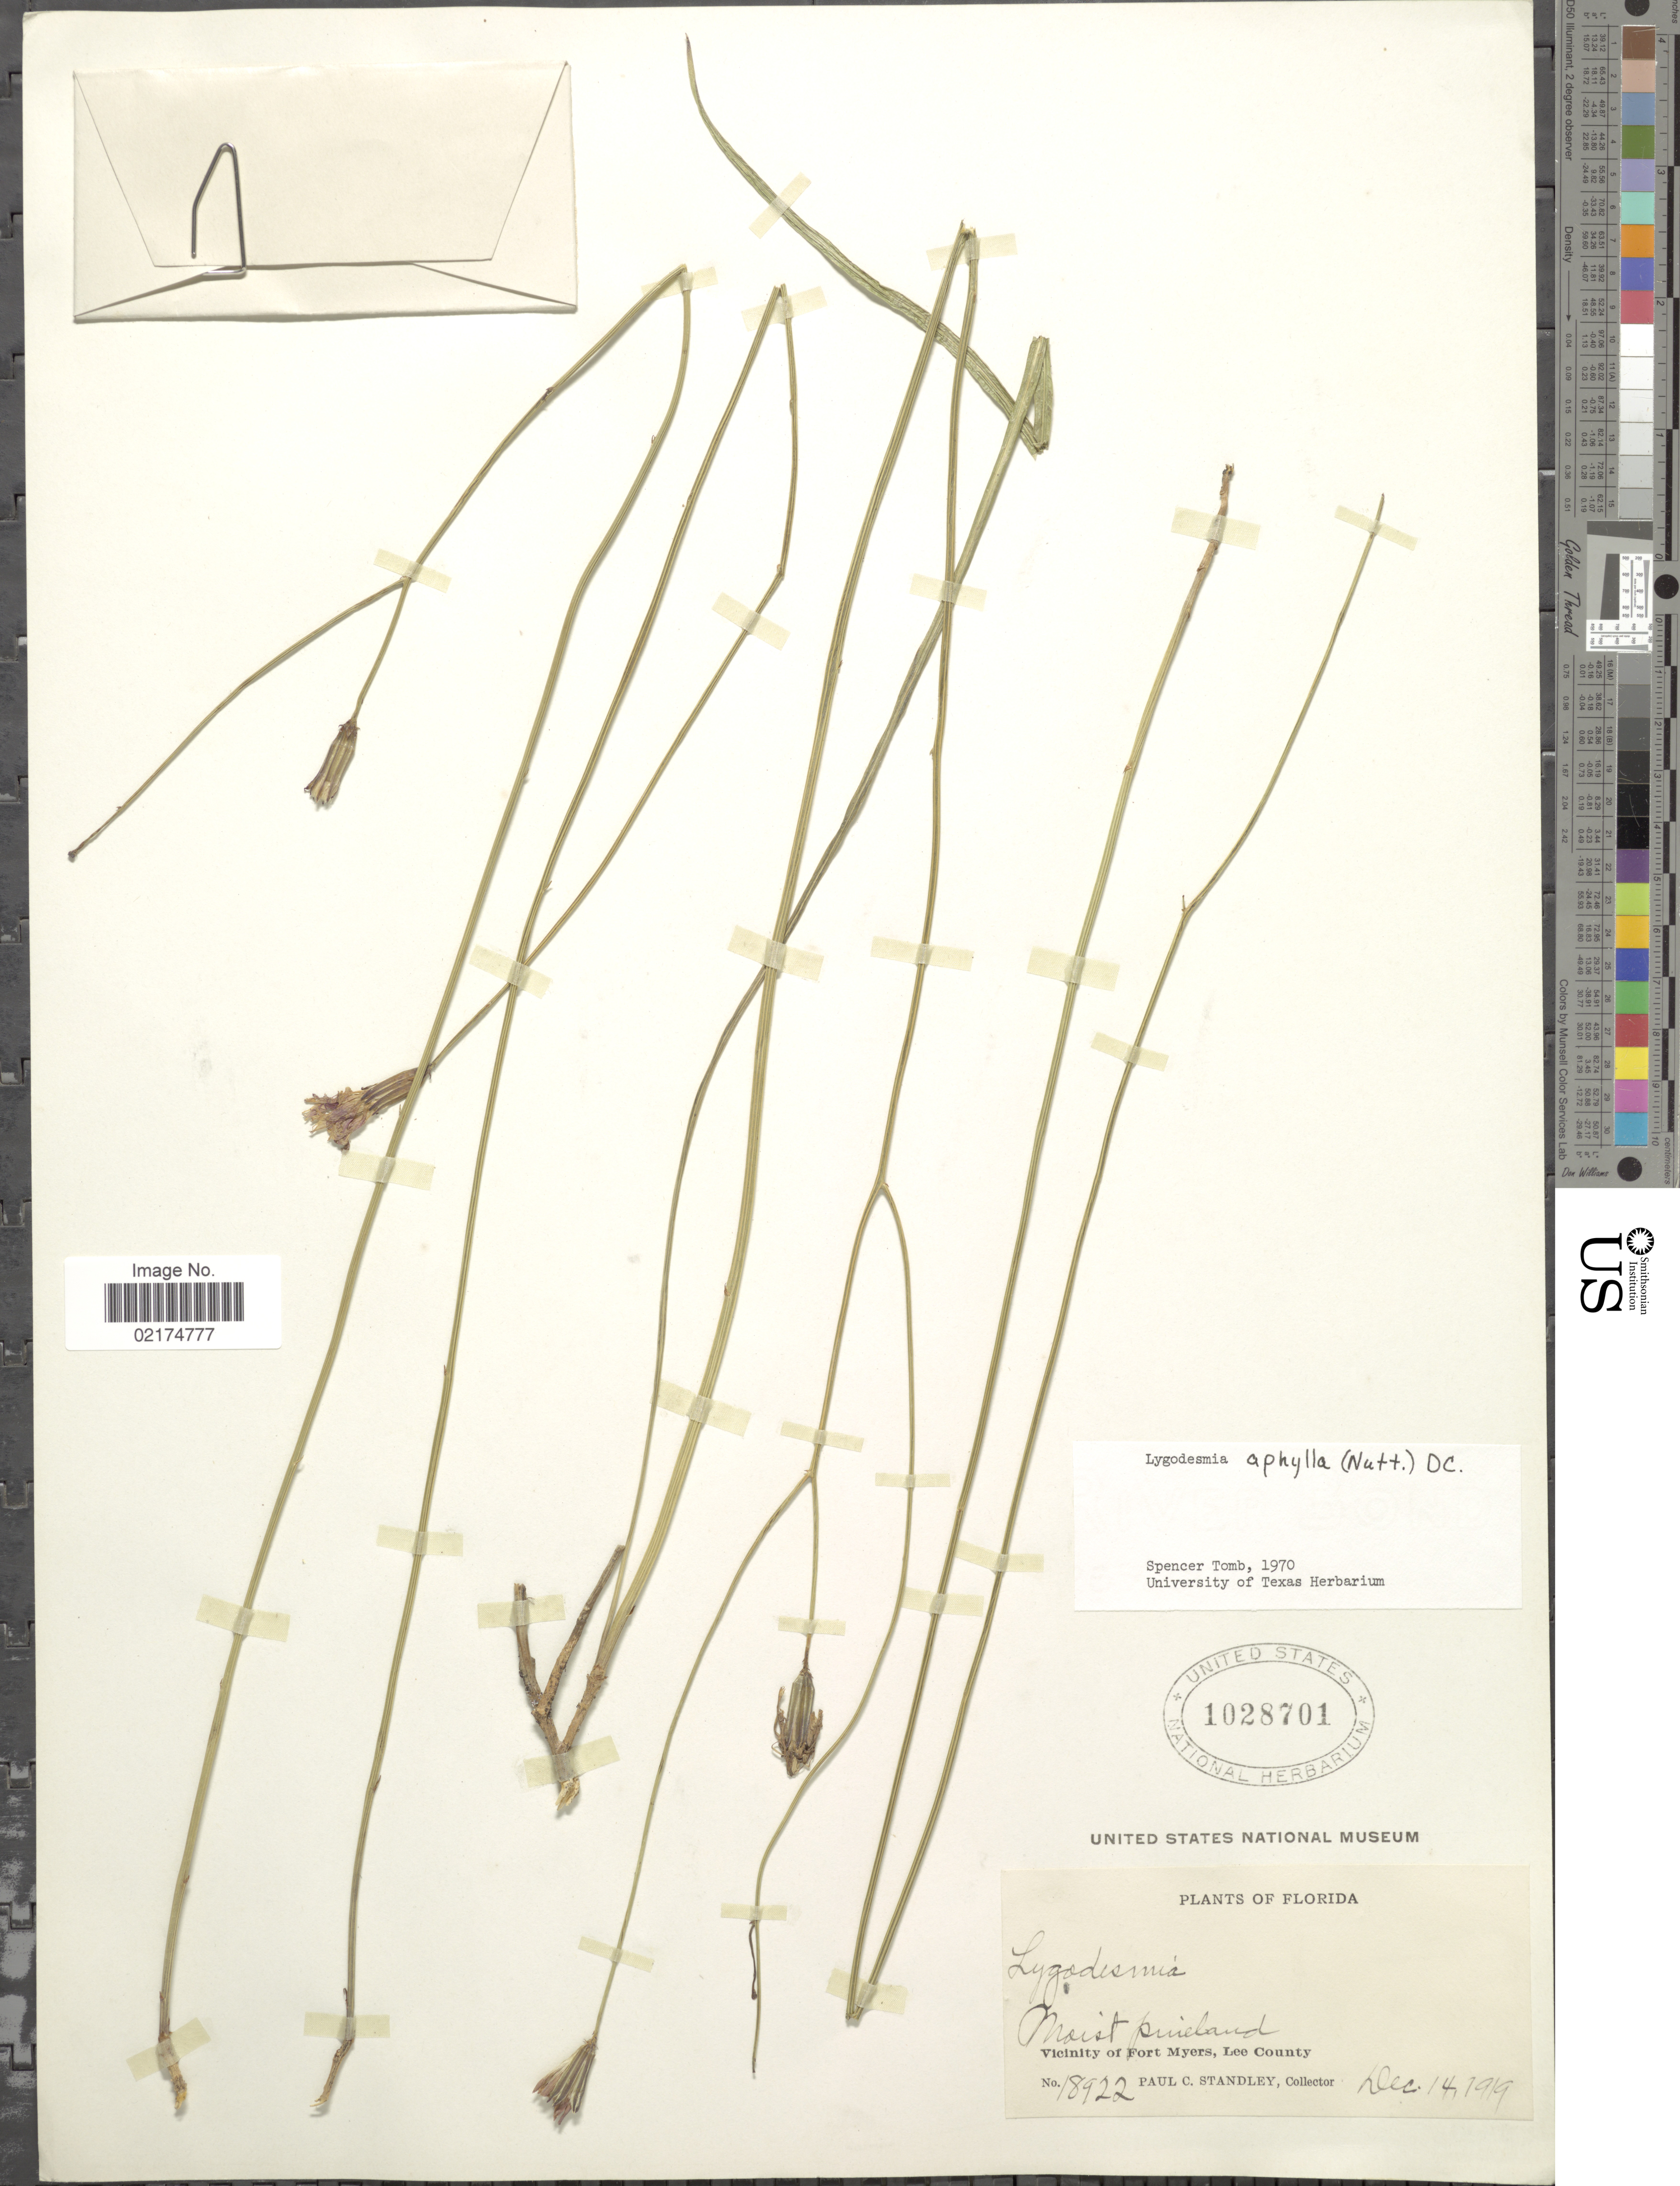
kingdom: Plantae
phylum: Tracheophyta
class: Magnoliopsida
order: Asterales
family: Asteraceae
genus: Lygodesmia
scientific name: Lygodesmia aphylla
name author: (Nutt.) DC.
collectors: P. C. Standley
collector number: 18922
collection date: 1919-12-14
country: United States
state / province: Florida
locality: Near Coconut, Lee County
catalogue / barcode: US 1028701